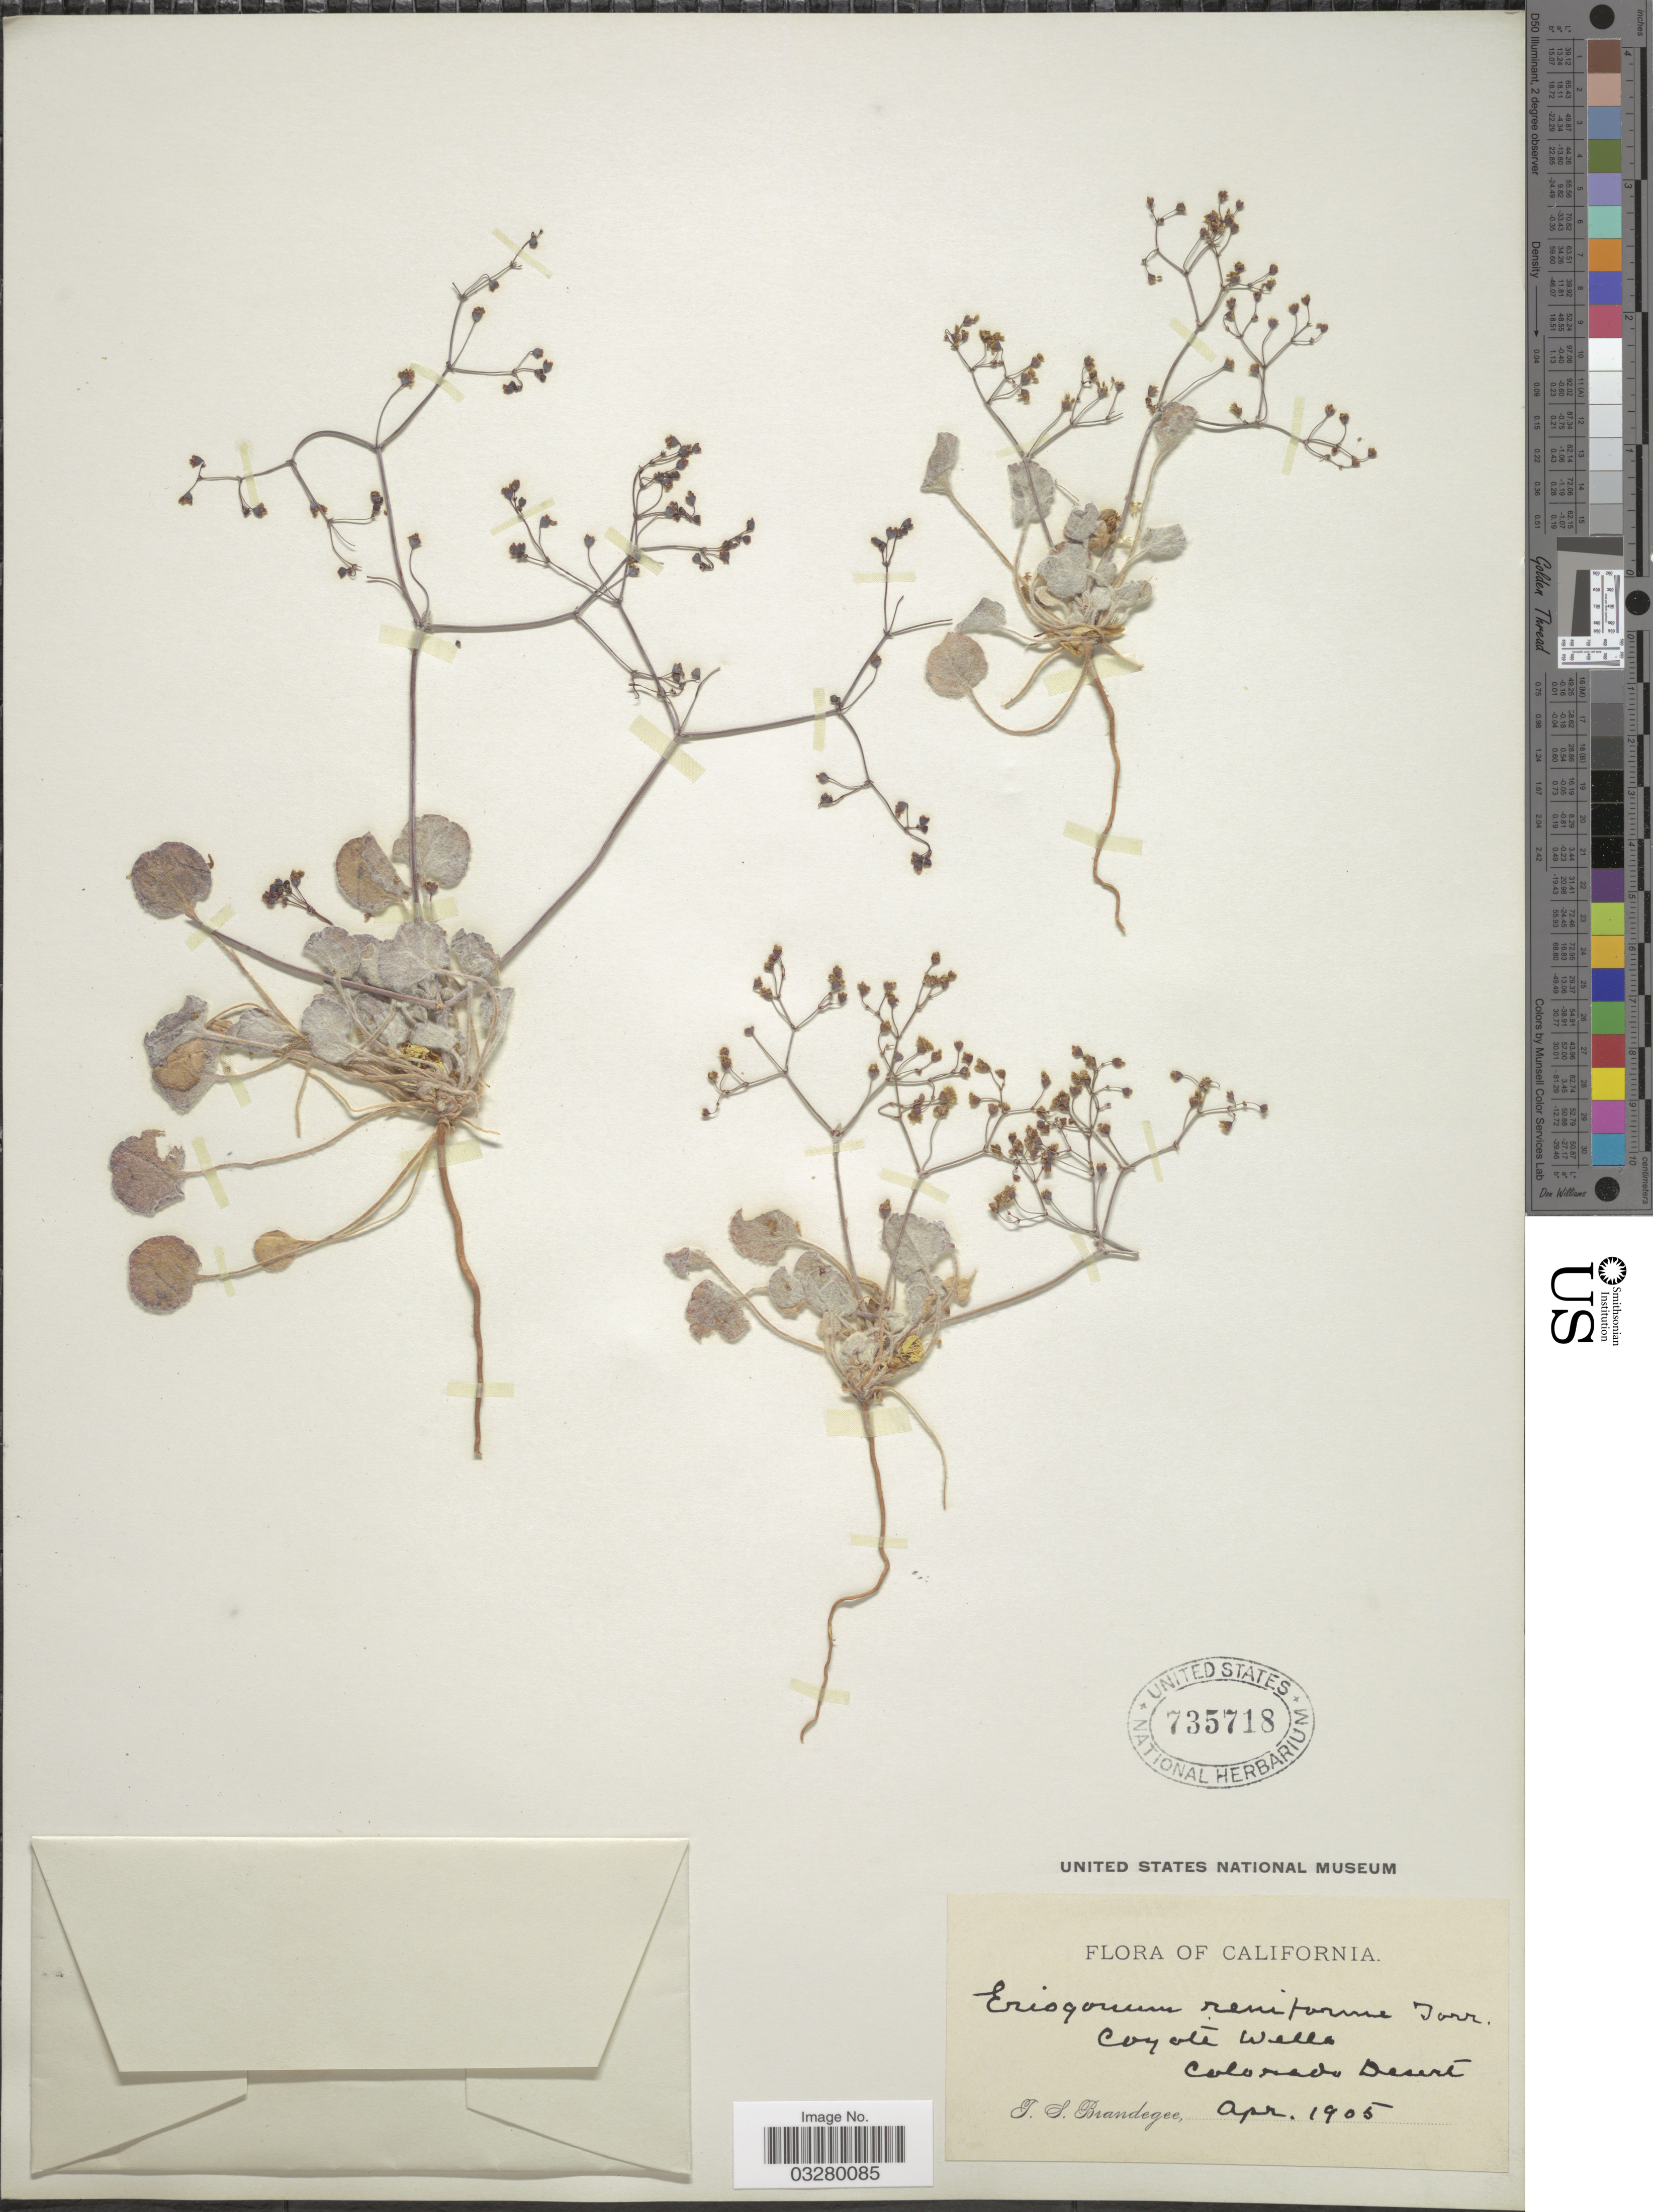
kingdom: Plantae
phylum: Tracheophyta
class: Magnoliopsida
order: Caryophyllales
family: Polygonaceae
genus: Eriogonum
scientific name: Eriogonum reniforme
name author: Torr. & Frém.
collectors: T. S. Brandegee (herbarium)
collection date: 1905-04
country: United States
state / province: California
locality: Coyote Wells, Colorado Desert.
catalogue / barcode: US 735718